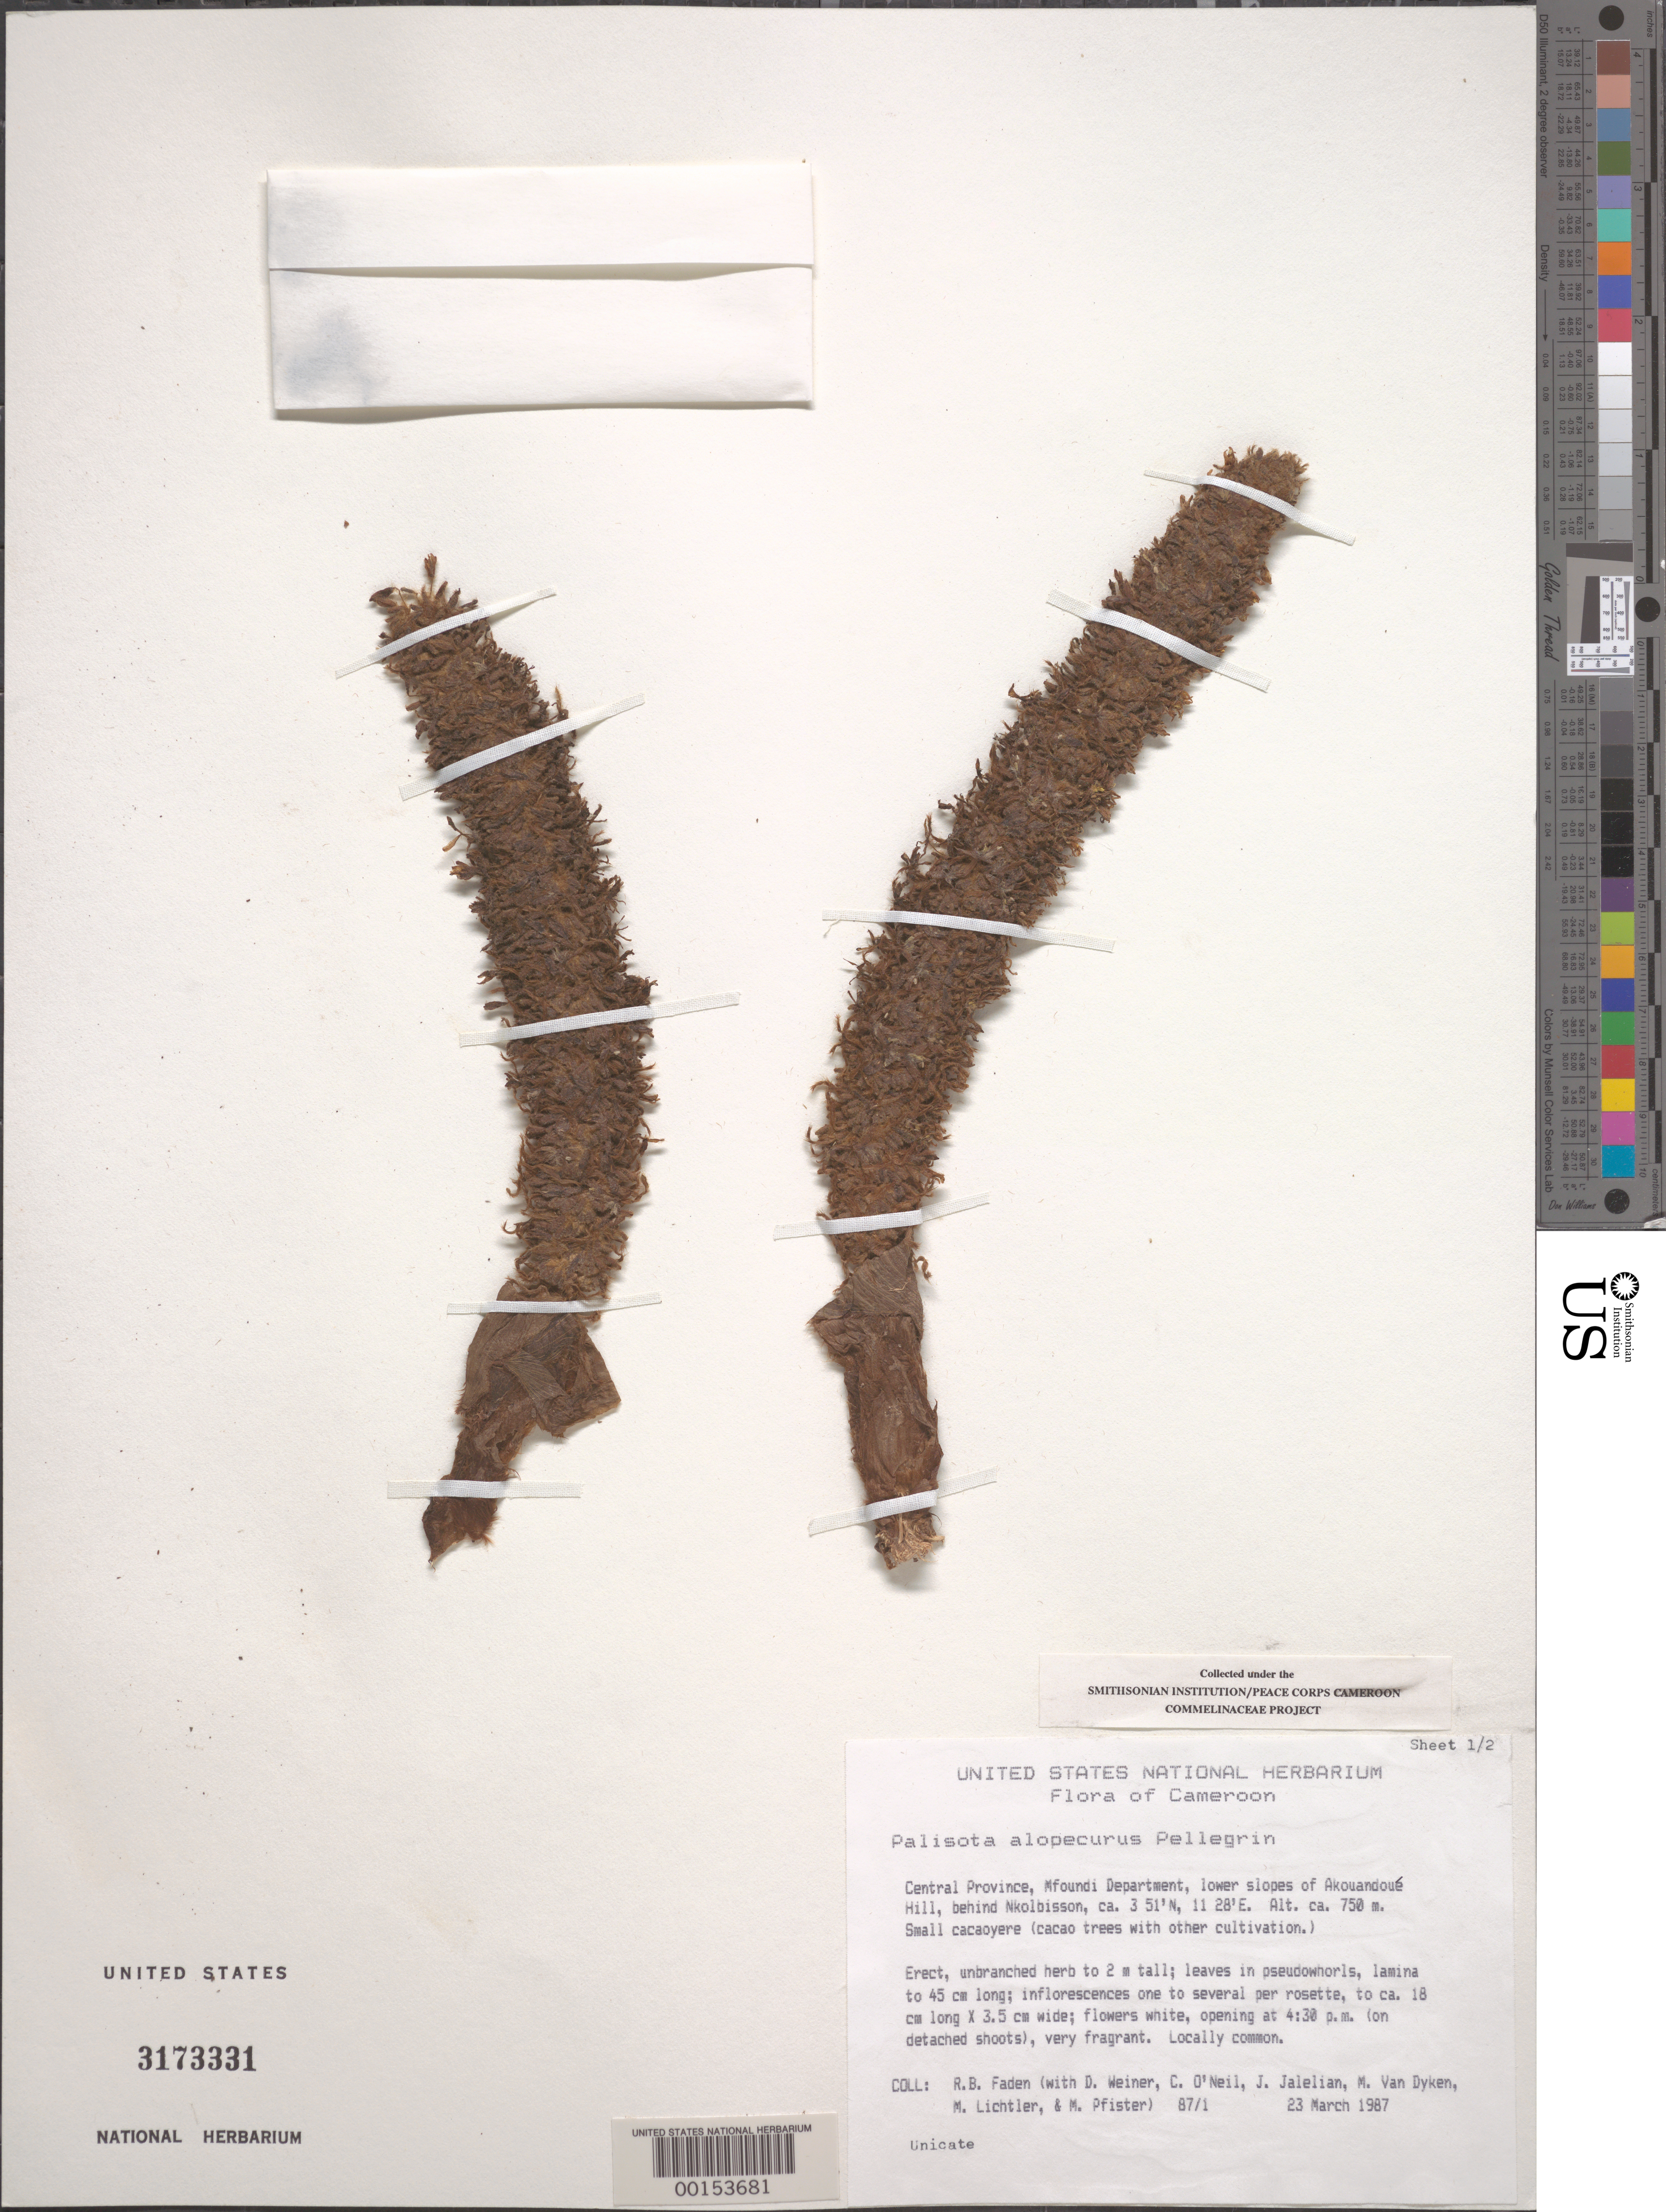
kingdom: Plantae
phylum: Tracheophyta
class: Liliopsida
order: Commelinales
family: Commelinaceae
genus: Palisota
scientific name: Palisota alopecurus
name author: Pellegr.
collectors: R. B. Faden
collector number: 87/1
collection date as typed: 23 Mar 1987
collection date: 1987-03-23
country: Cameroon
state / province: Centre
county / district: Mfoundi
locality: Lower slopes of akouandoue hill behind nkolbisson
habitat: Small cacaoyere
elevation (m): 750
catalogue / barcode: US 3173331